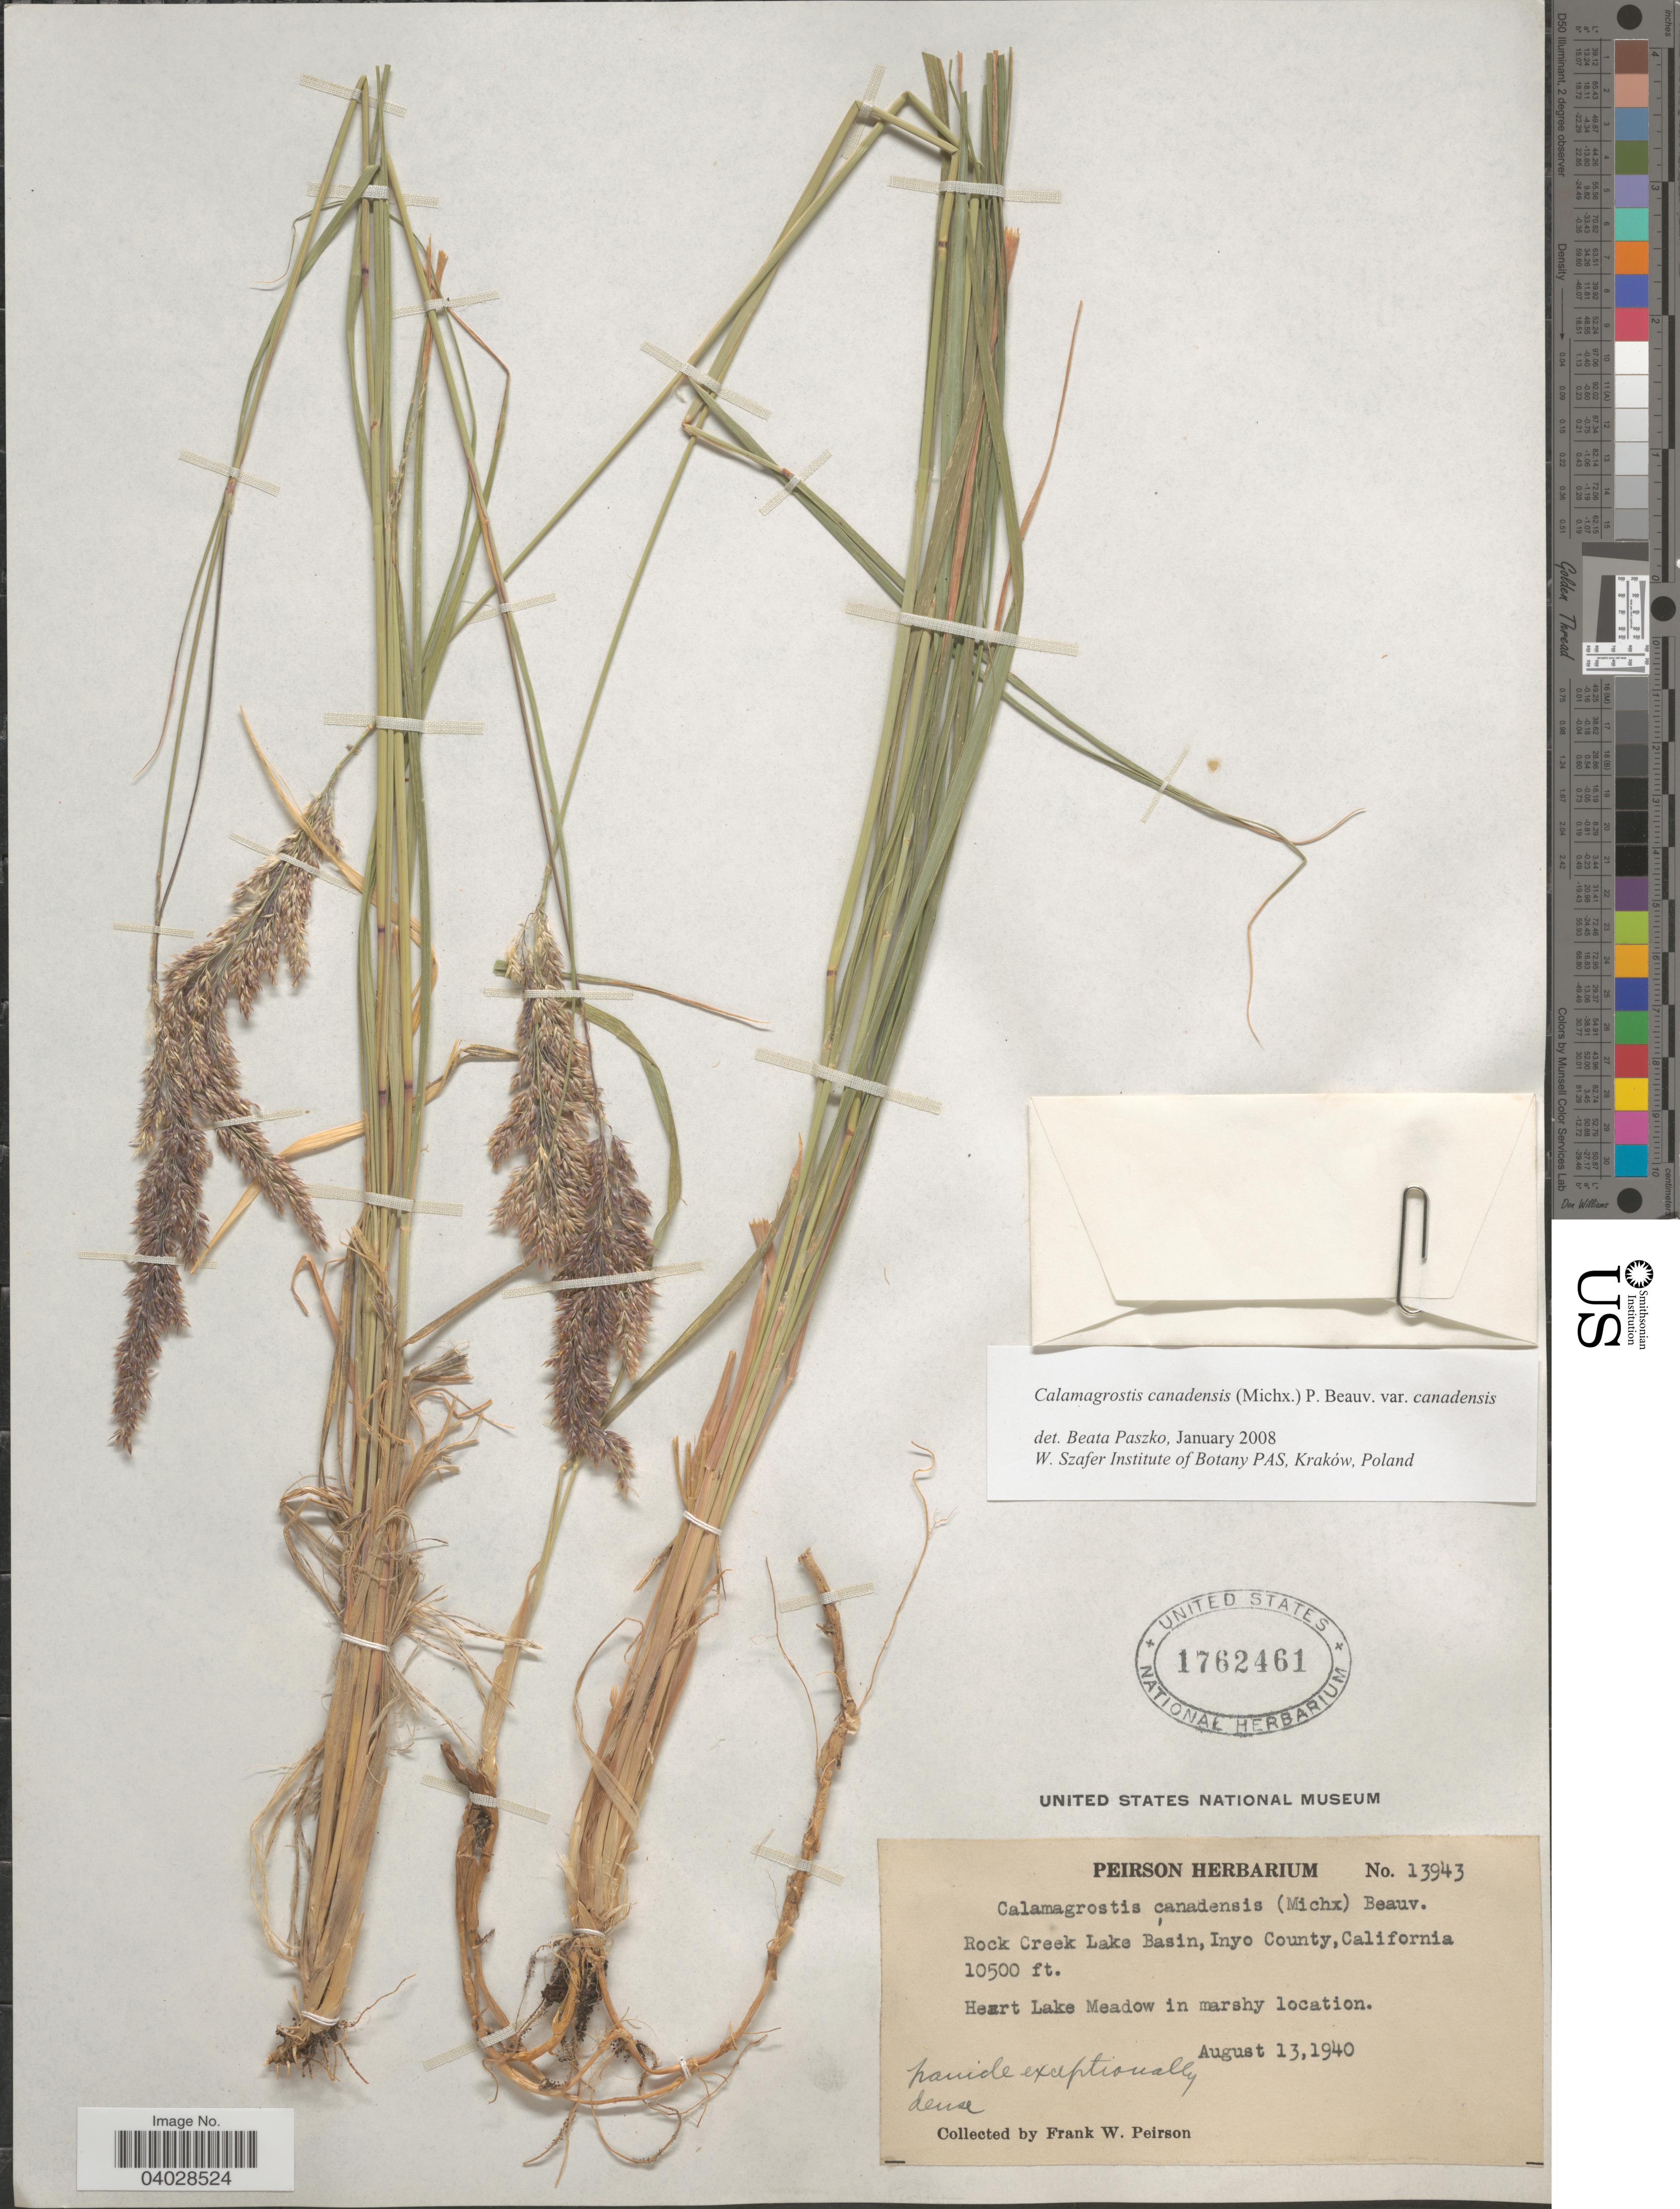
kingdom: Plantae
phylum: Tracheophyta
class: Liliopsida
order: Poales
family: Poaceae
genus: Calamagrostis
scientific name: Calamagrostis canadensis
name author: (Michx.) P. Beauv.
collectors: F. Peirson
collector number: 13943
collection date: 1940-08-13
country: United States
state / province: California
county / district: Inyo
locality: Rock Creek Lake Basin, Inyo County. Heart Lake Meadow in marshy location.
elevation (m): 3200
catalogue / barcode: US 1762461